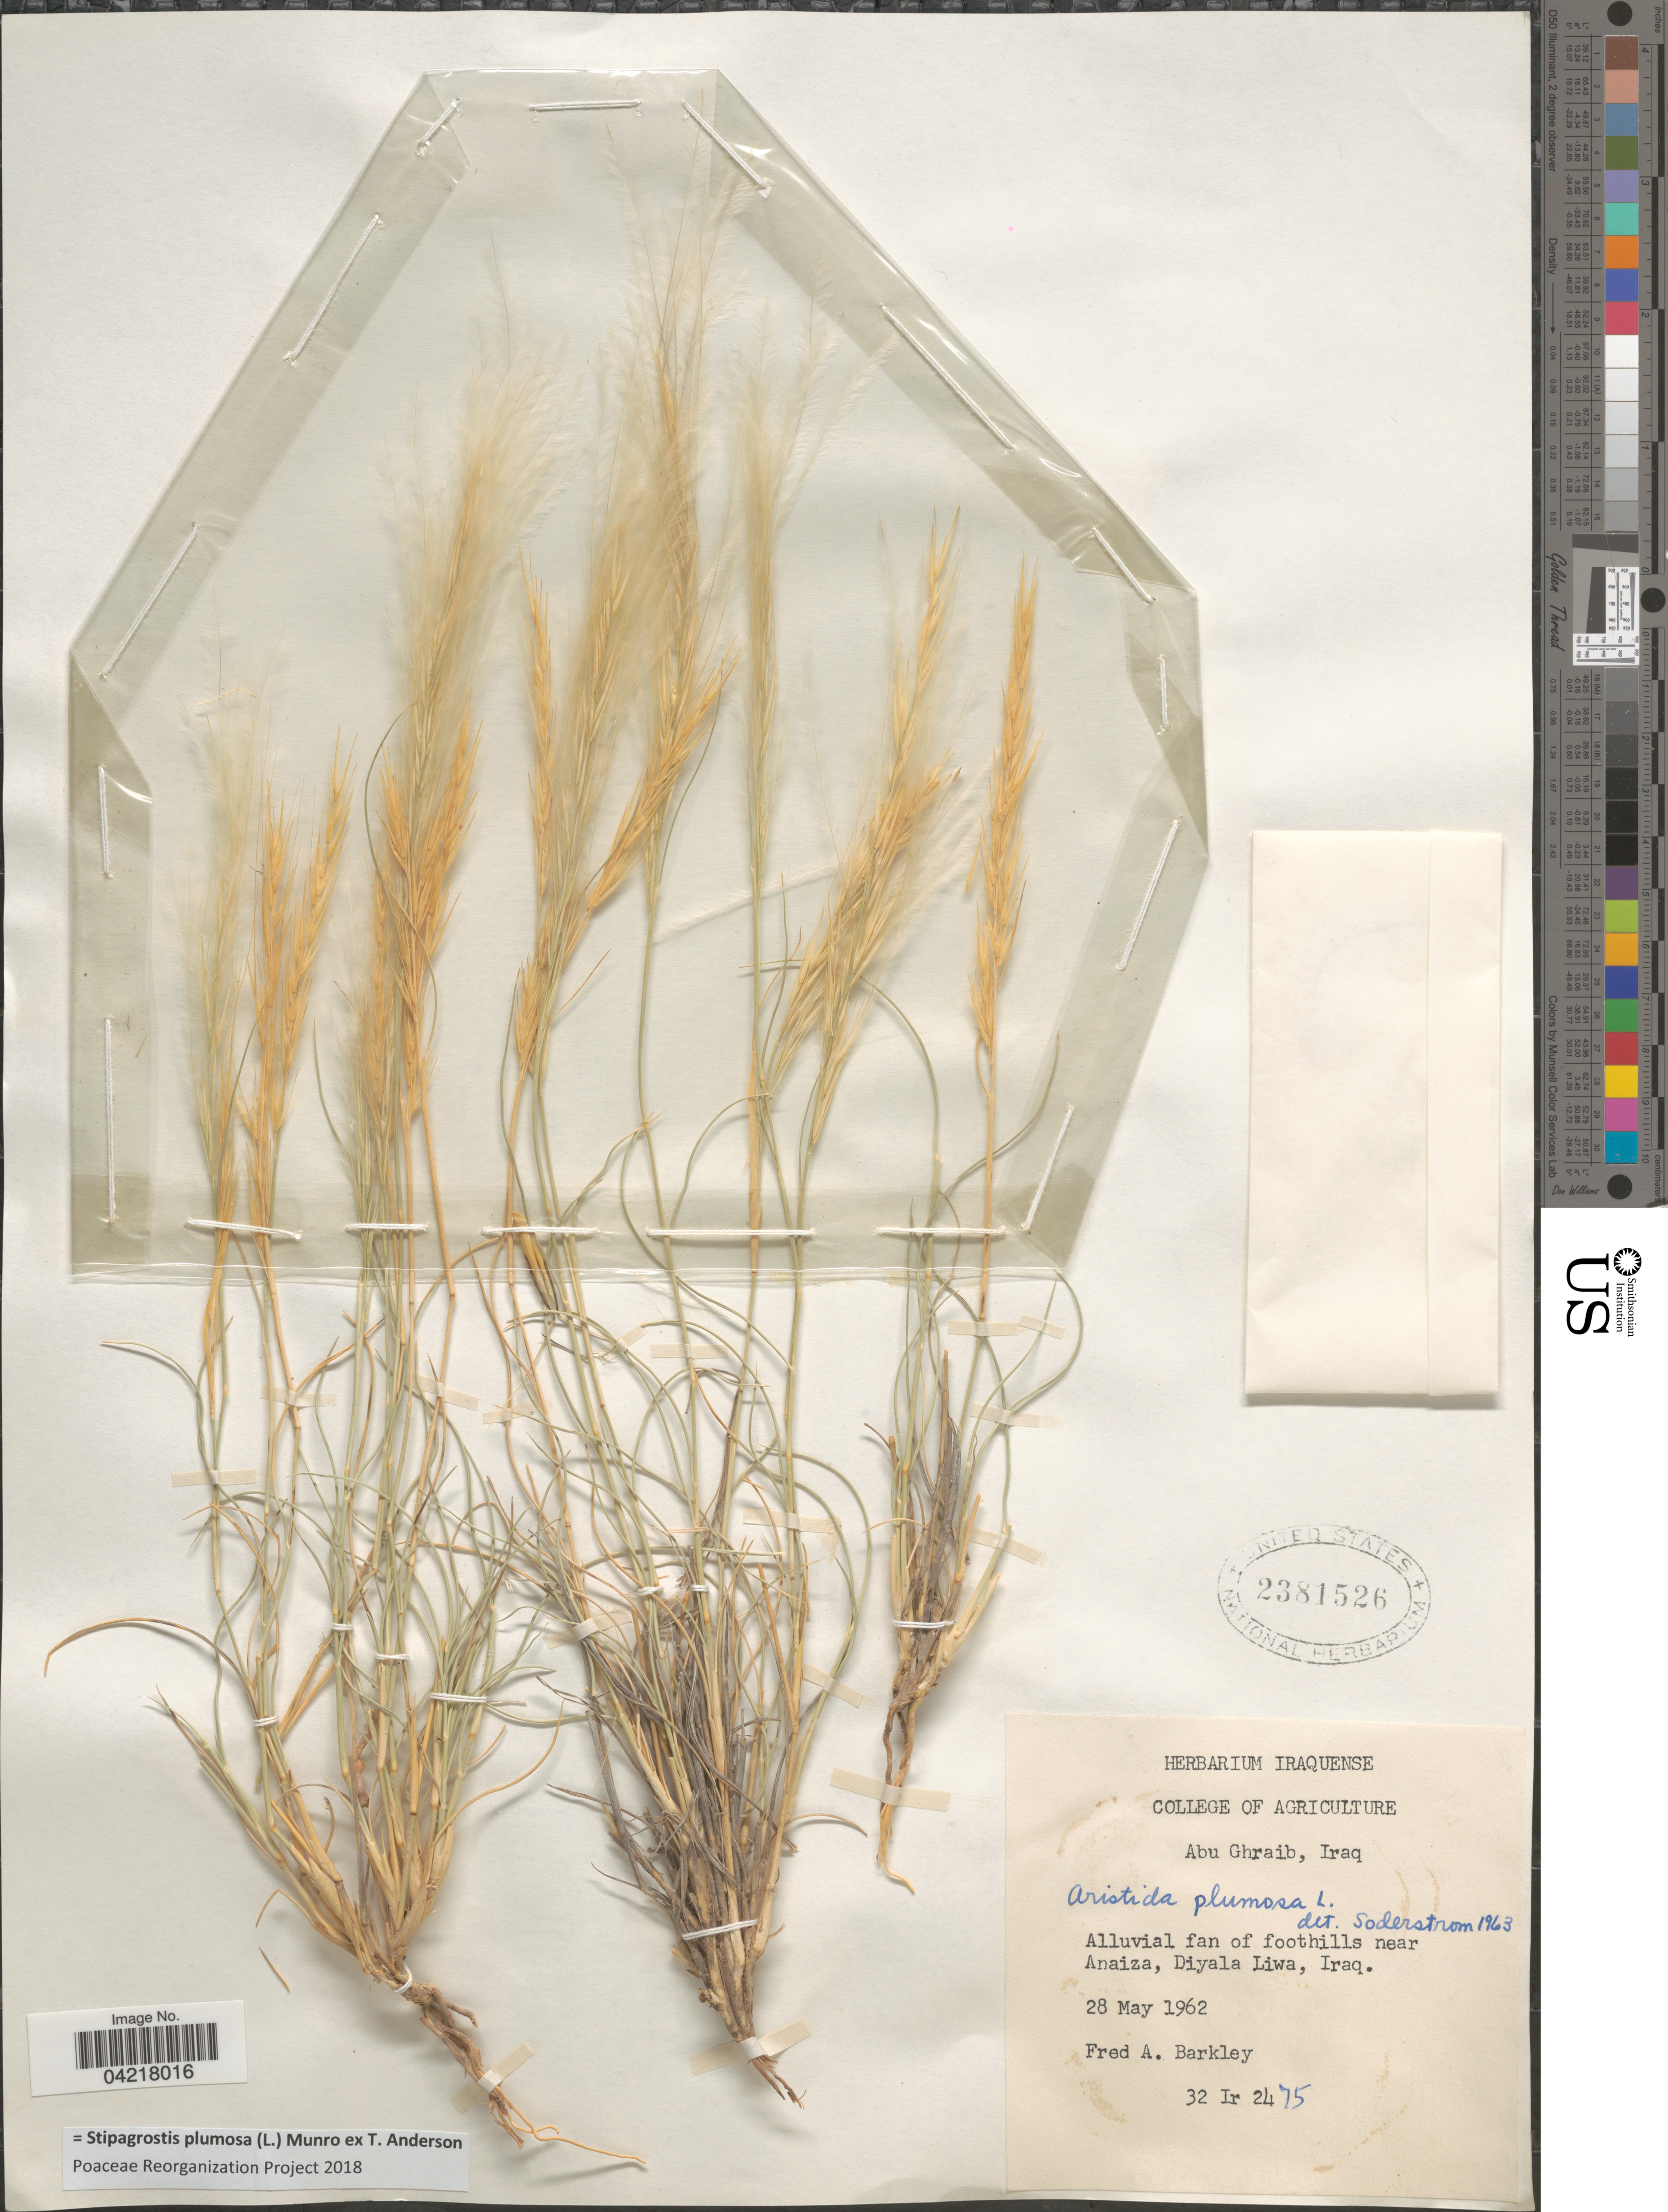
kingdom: Plantae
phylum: Tracheophyta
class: Liliopsida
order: Poales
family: Poaceae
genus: Stipagrostis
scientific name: Stipagrostis plumosa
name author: (L.) Munro ex T. Anderson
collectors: F. A. Barkley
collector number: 32Ir2475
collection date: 1962-05-28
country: Iraq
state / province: Diyala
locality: Alluvial fan of foothills near Anaiza, Diyala Liwa.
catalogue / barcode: US 2381526